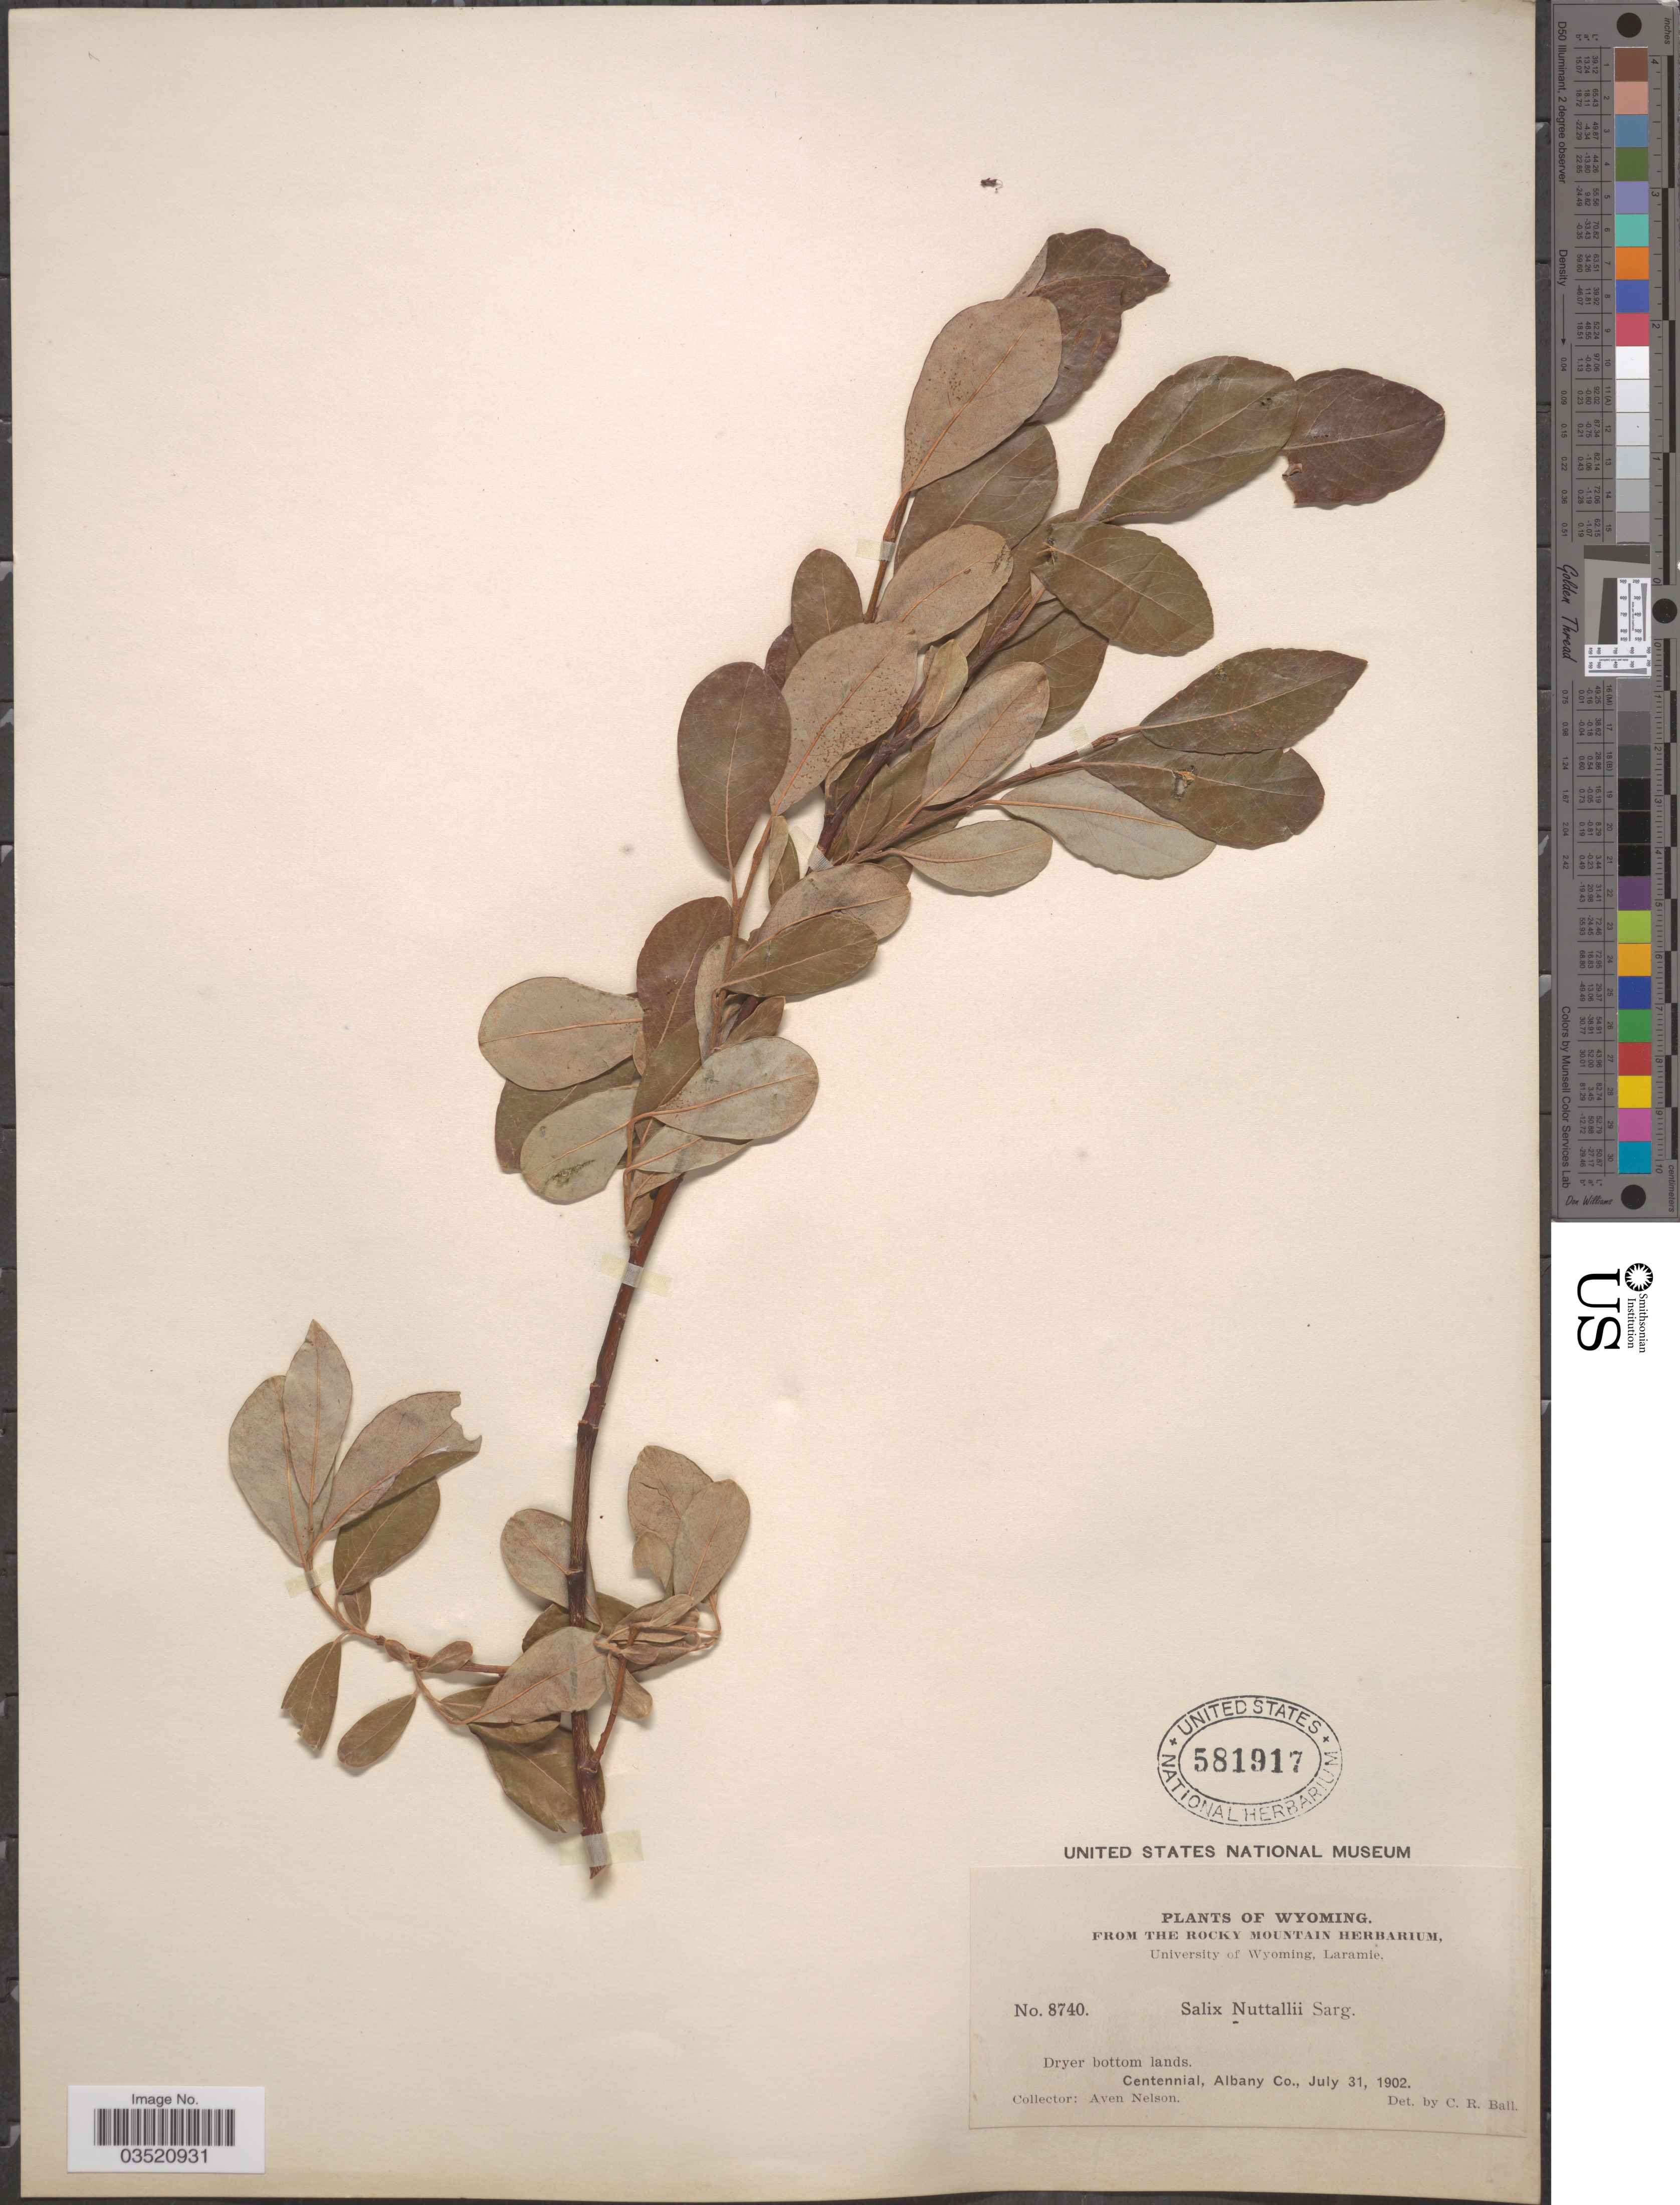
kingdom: Plantae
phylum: Tracheophyta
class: Magnoliopsida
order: Malpighiales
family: Salicaceae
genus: Salix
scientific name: Salix scouleriana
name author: Barratt ex Hook.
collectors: A. Nelson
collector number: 8740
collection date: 1902-07-31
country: United States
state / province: Wyoming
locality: Centennial, Albany Co.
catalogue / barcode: US 581917